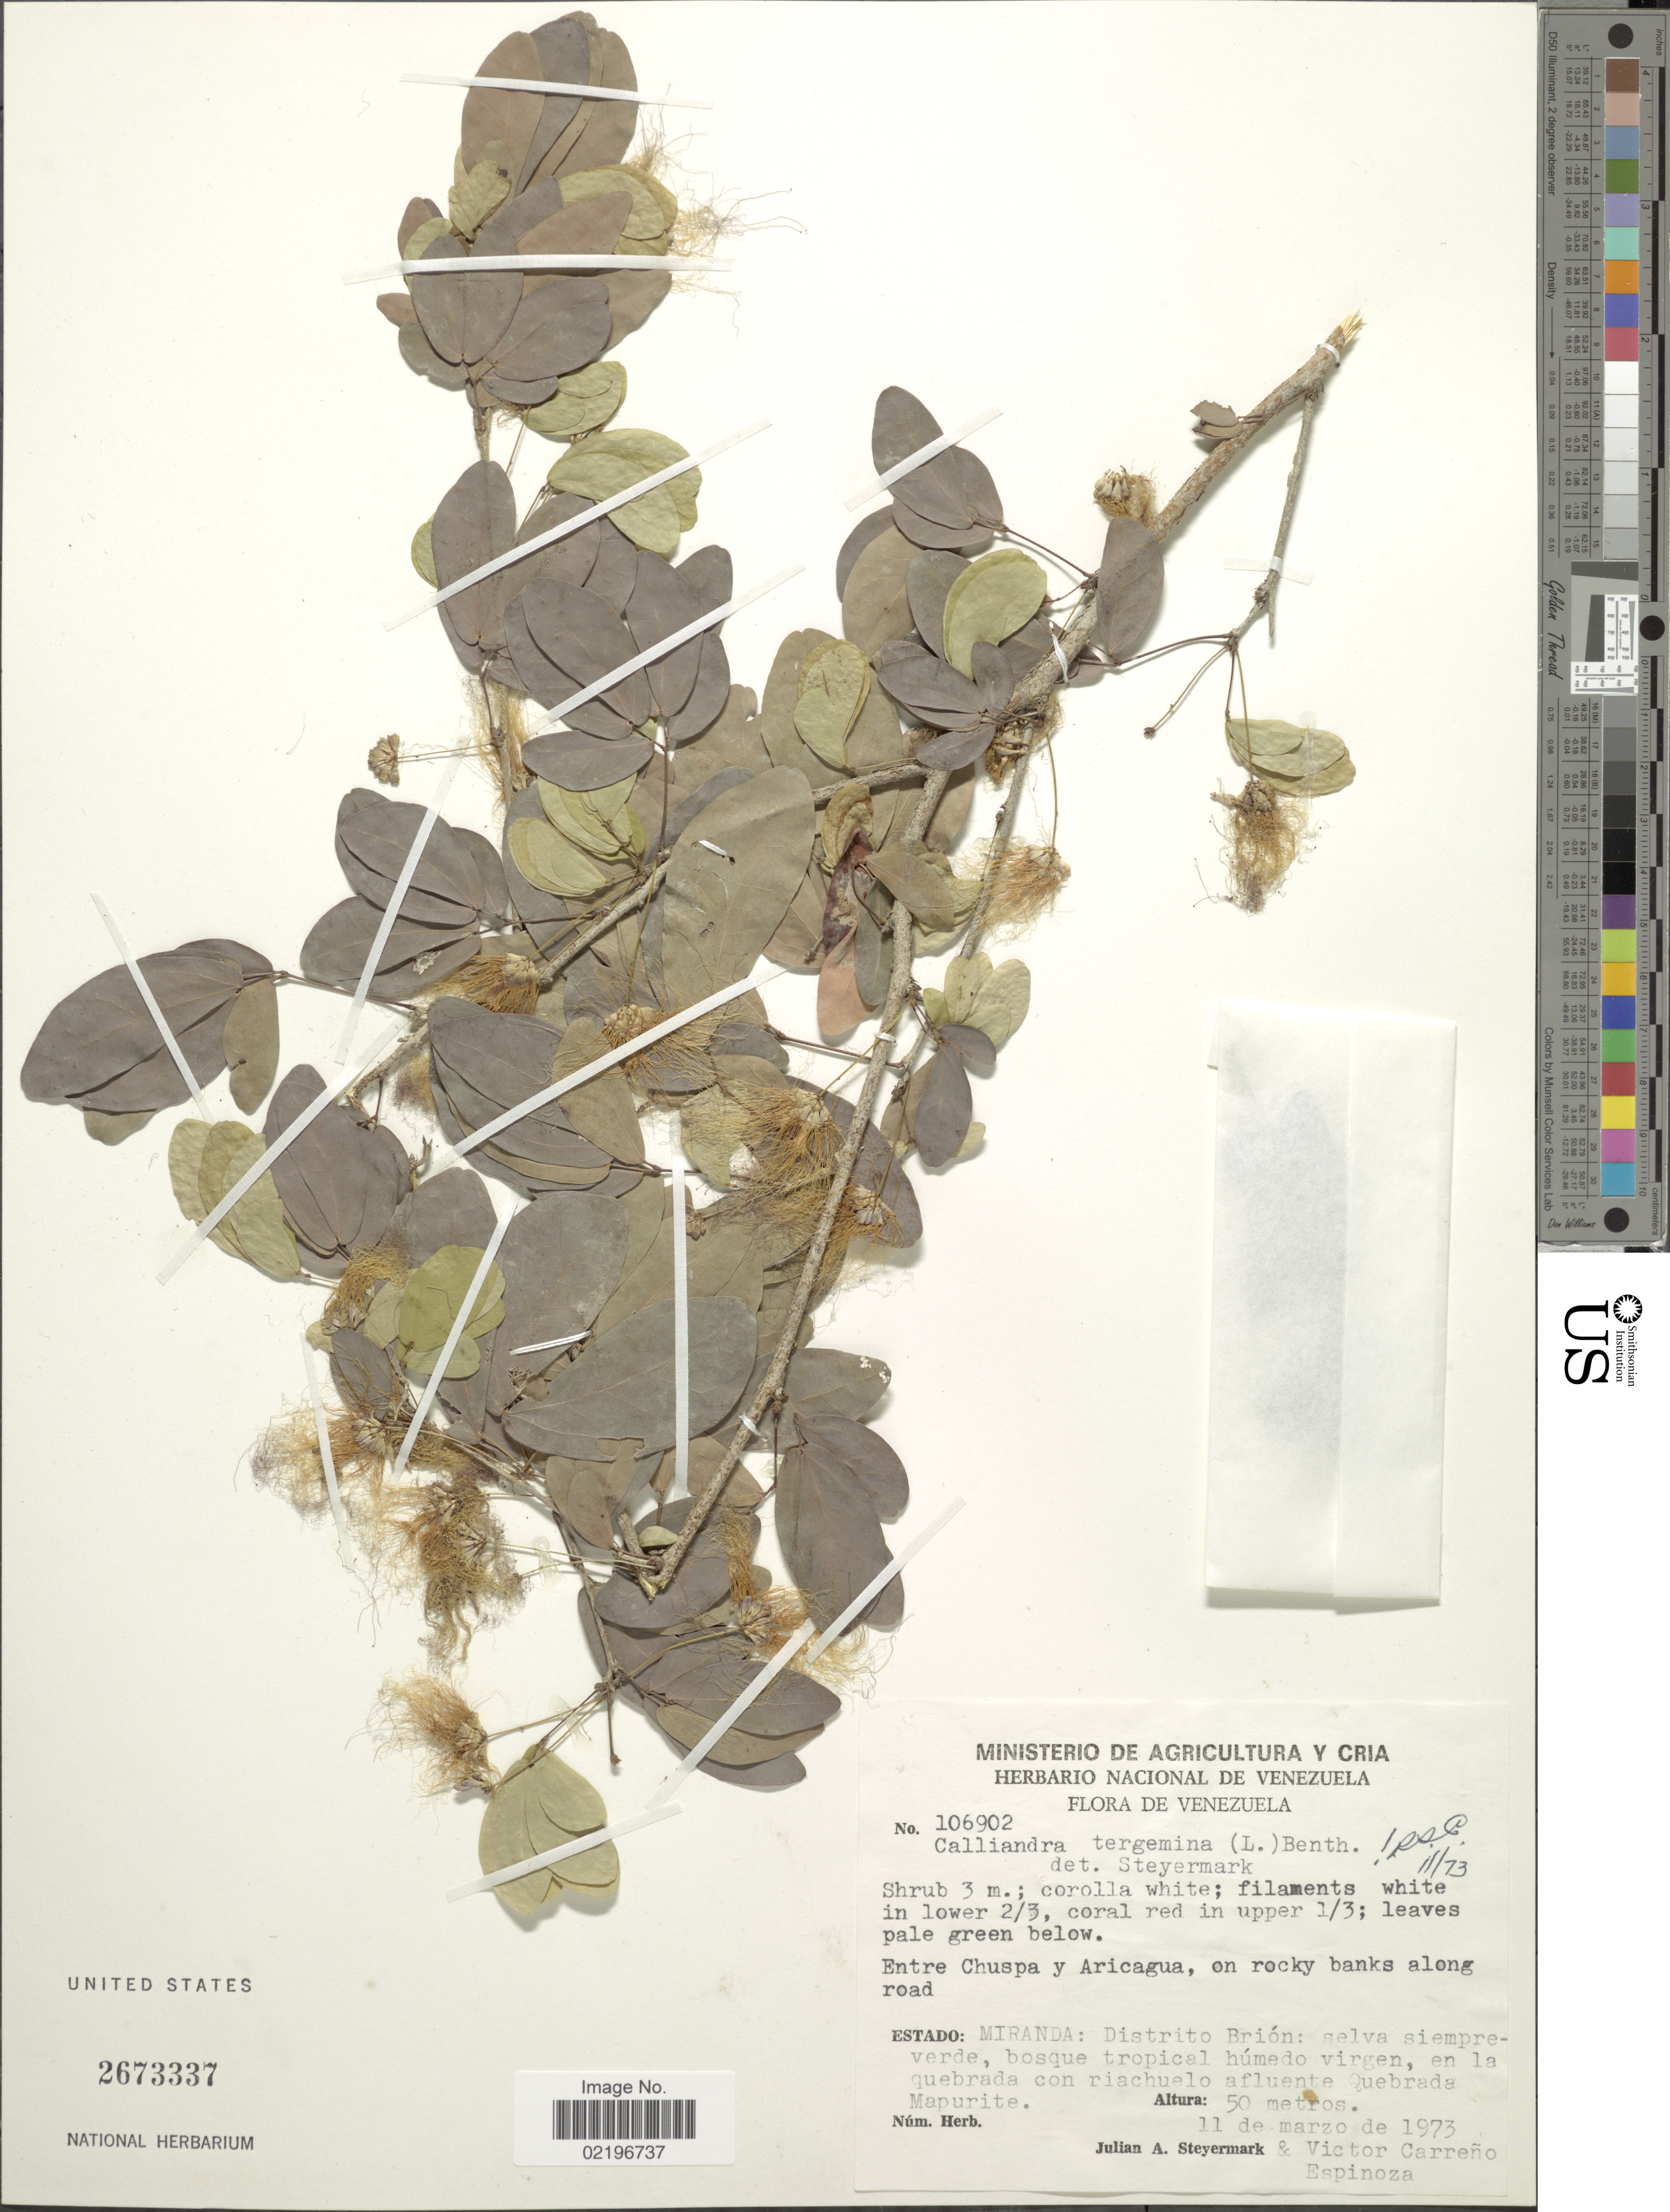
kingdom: Plantae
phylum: Tracheophyta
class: Magnoliopsida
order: Fabales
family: Fabaceae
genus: Calliandra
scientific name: Calliandra tergemina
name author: (L.) Benth.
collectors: J. Steyermark & V. Carreño E.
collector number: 106902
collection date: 1973-03-11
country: Venezuela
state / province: Miranda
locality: Distrito Brion: selva siempreverde, bosque tropical humedo virgen, en la quebrada con riachuelo afluente Quebrada Mapurite.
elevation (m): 50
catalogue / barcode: US 2673337